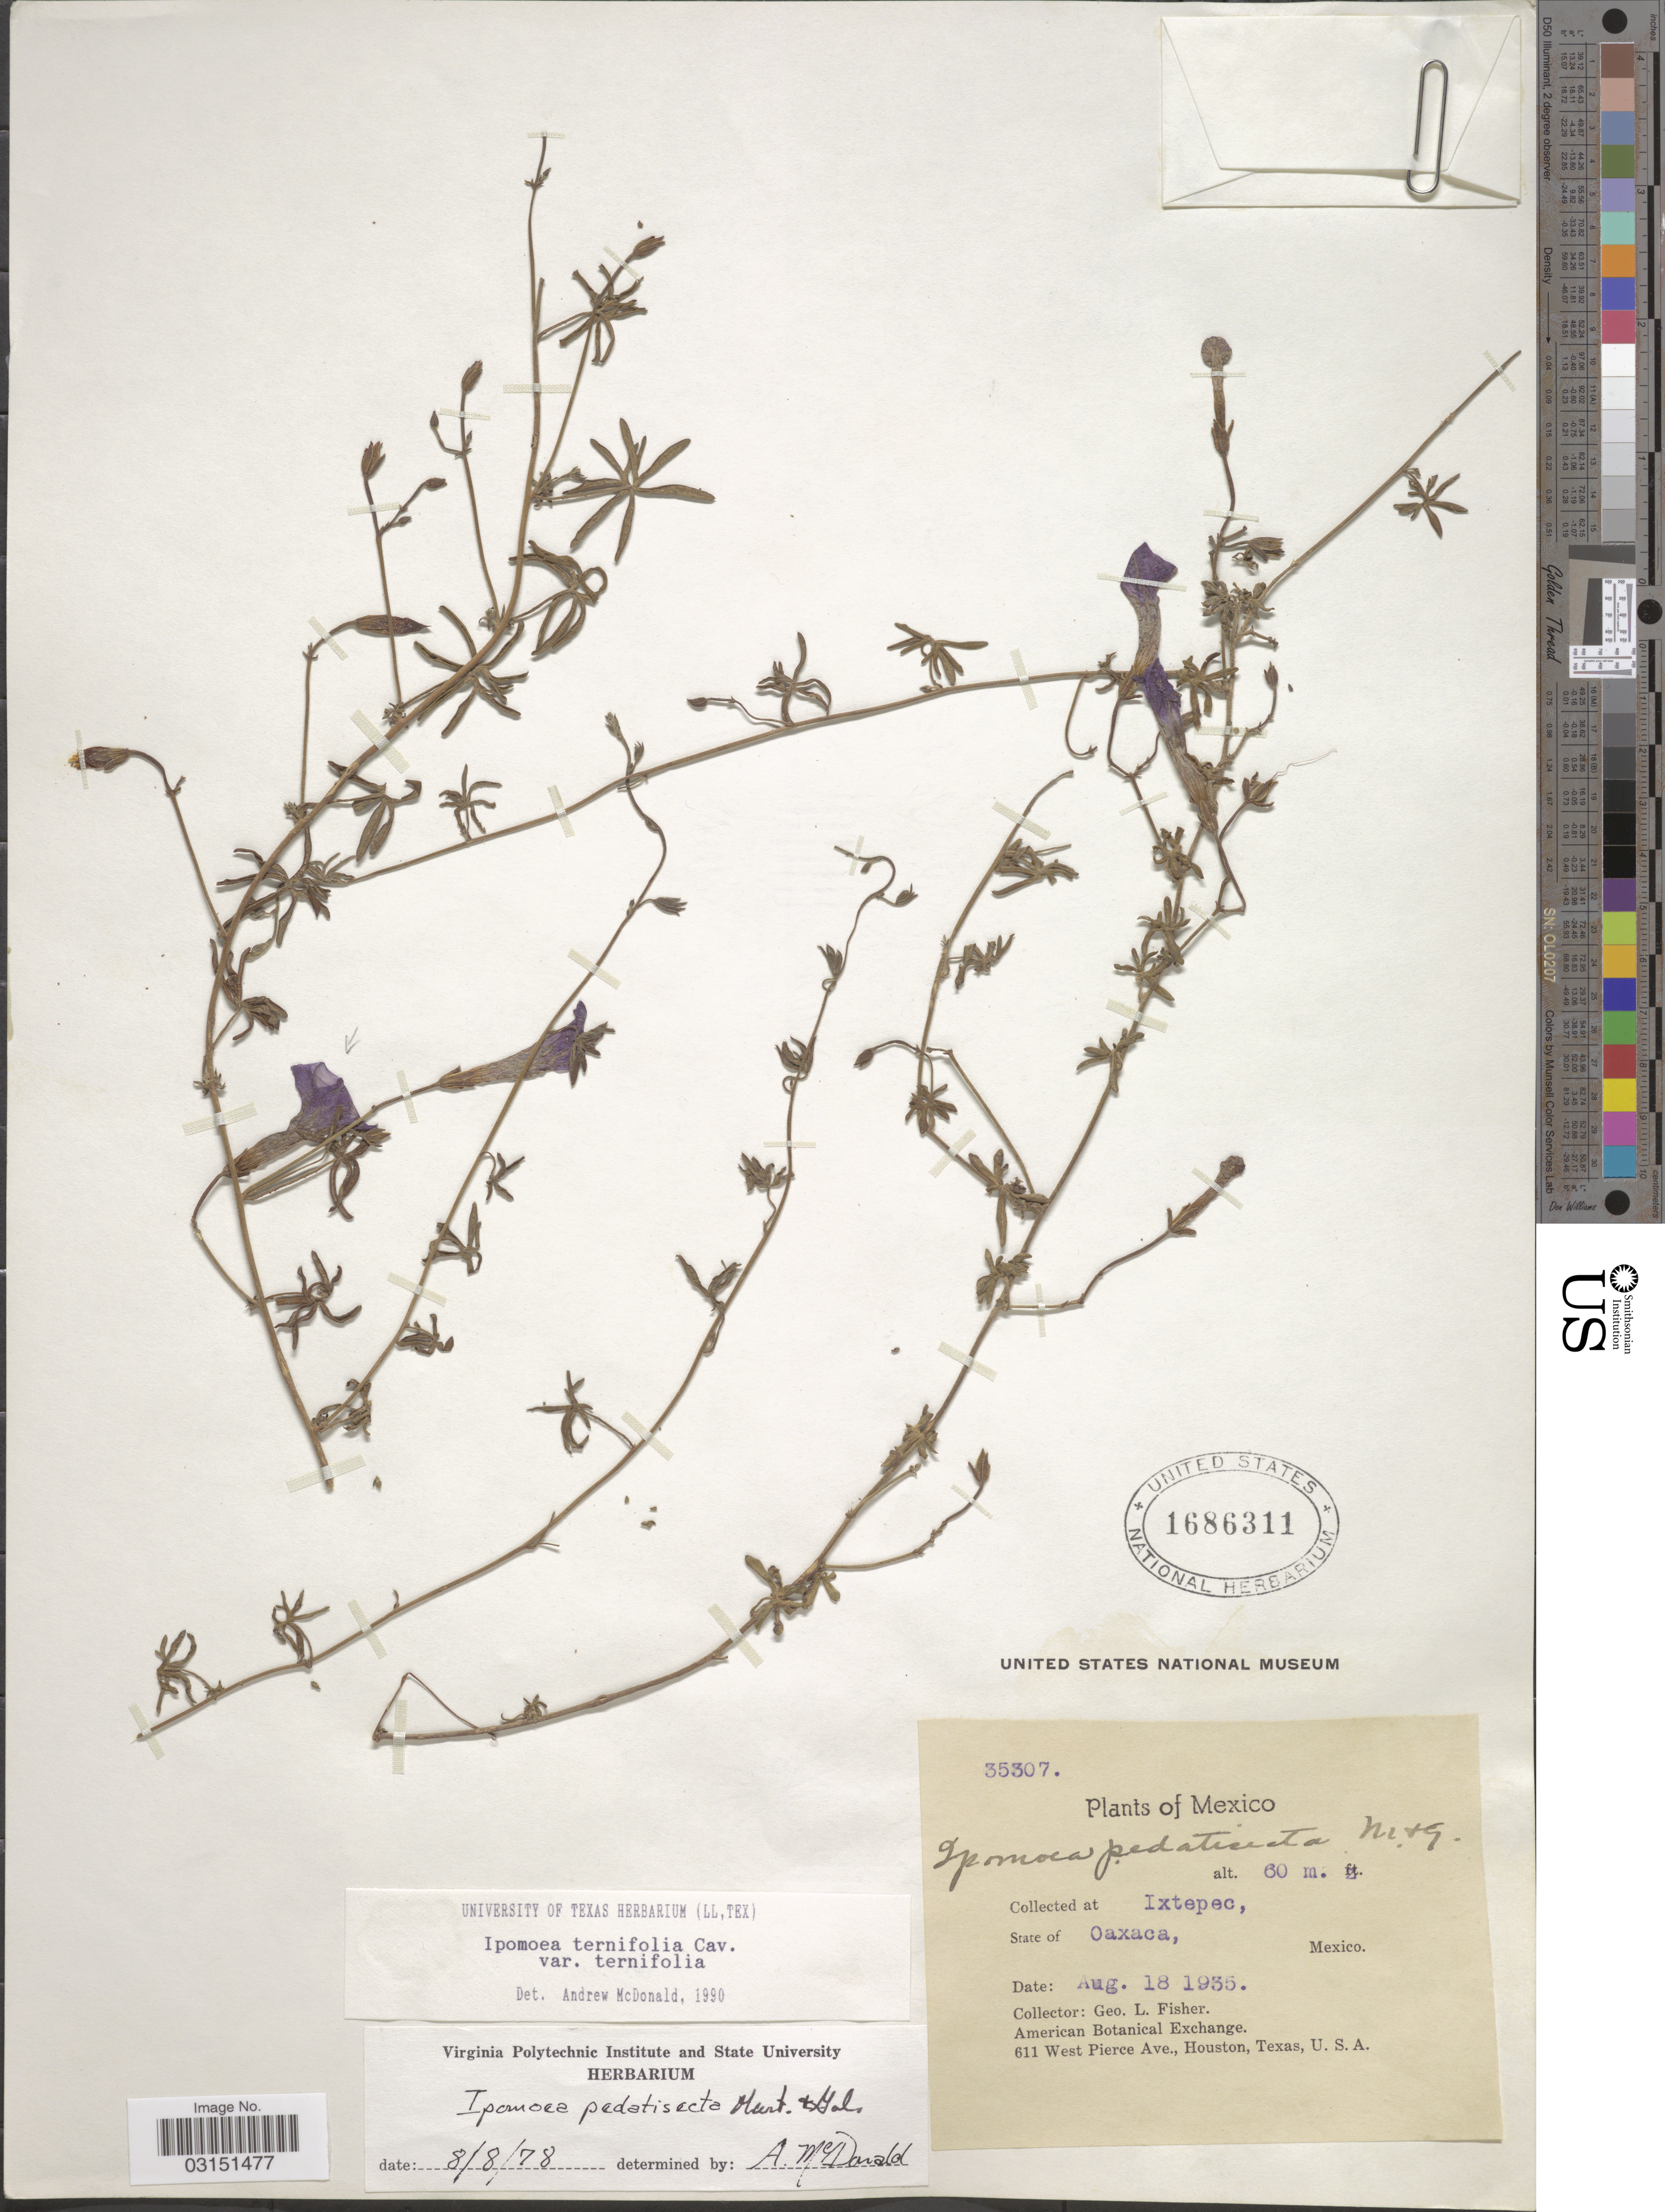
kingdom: Plantae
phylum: Tracheophyta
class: Magnoliopsida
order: Solanales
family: Convolvulaceae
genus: Ipomoea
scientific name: Ipomoea ternifolia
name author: Cav.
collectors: G. L. Fisher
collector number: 35307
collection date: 1935-08-18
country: Mexico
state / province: Oaxaca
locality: Ixtepec.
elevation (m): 60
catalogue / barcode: US 1686311